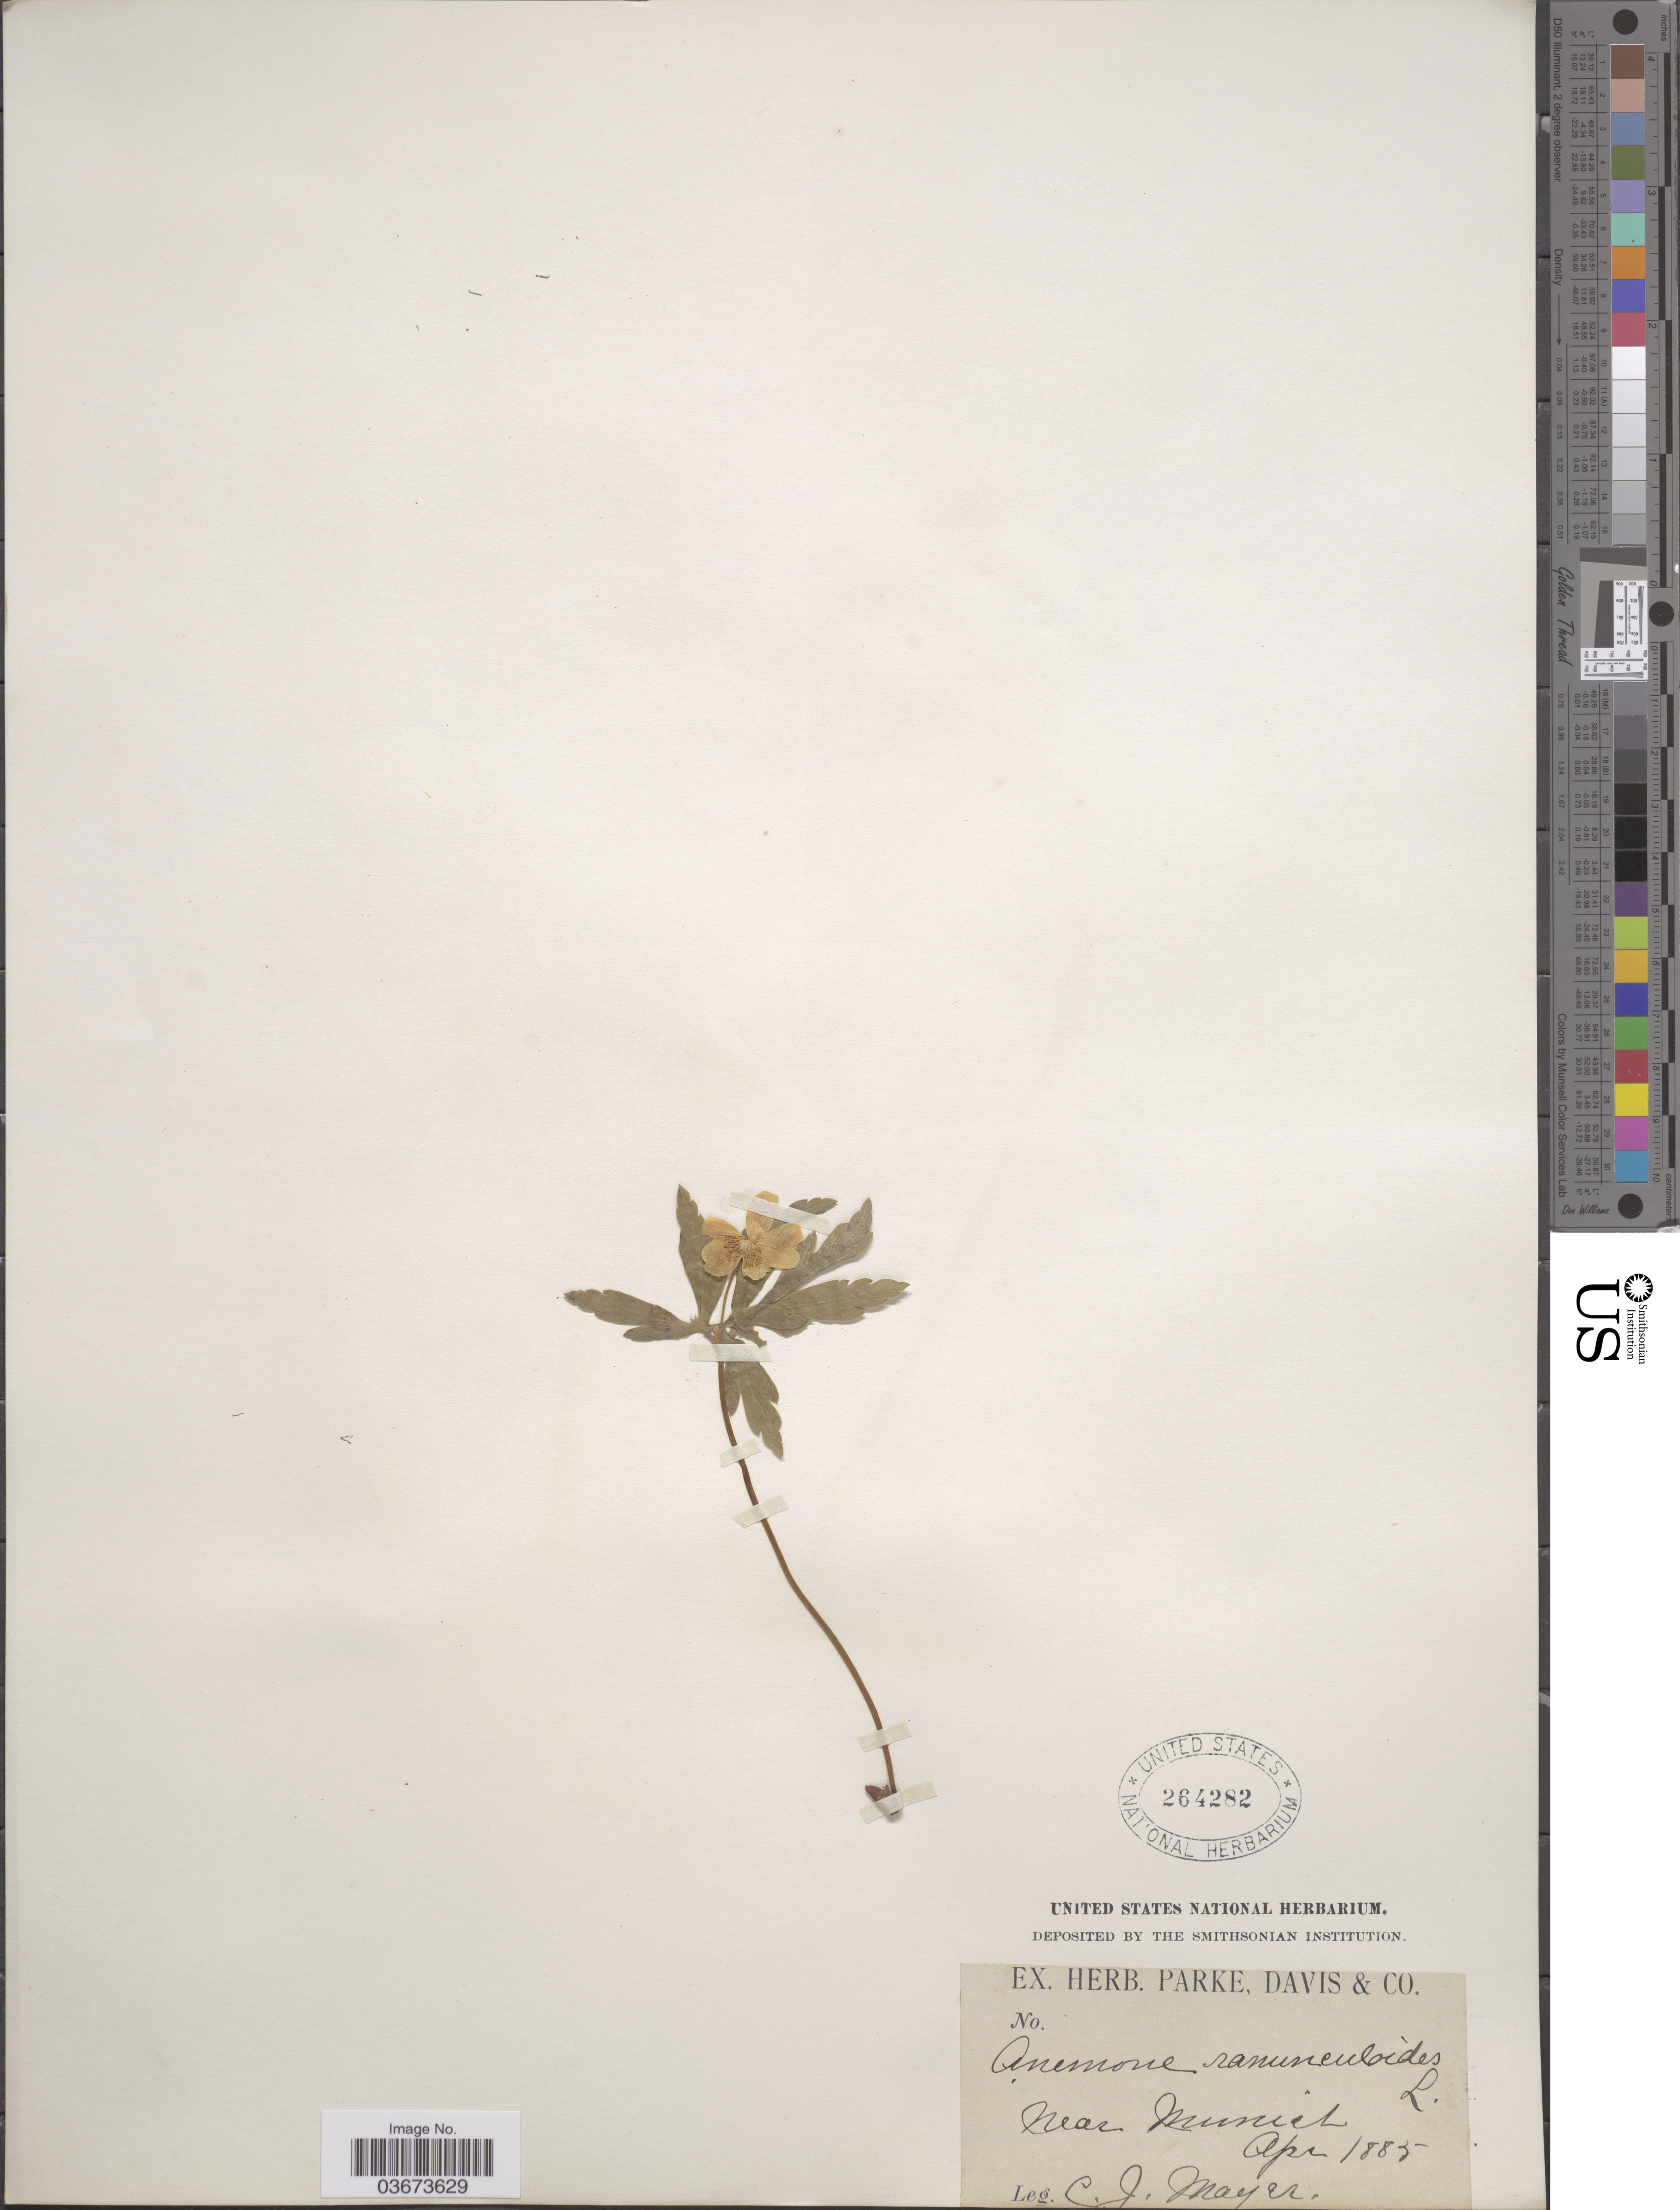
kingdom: Plantae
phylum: Tracheophyta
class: Magnoliopsida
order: Ranunculales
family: Ranunculaceae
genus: Anemone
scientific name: Anemone ranunculoides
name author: L.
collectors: C. Mayer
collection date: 1885-04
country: Germany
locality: Near Munich.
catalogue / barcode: US 264282